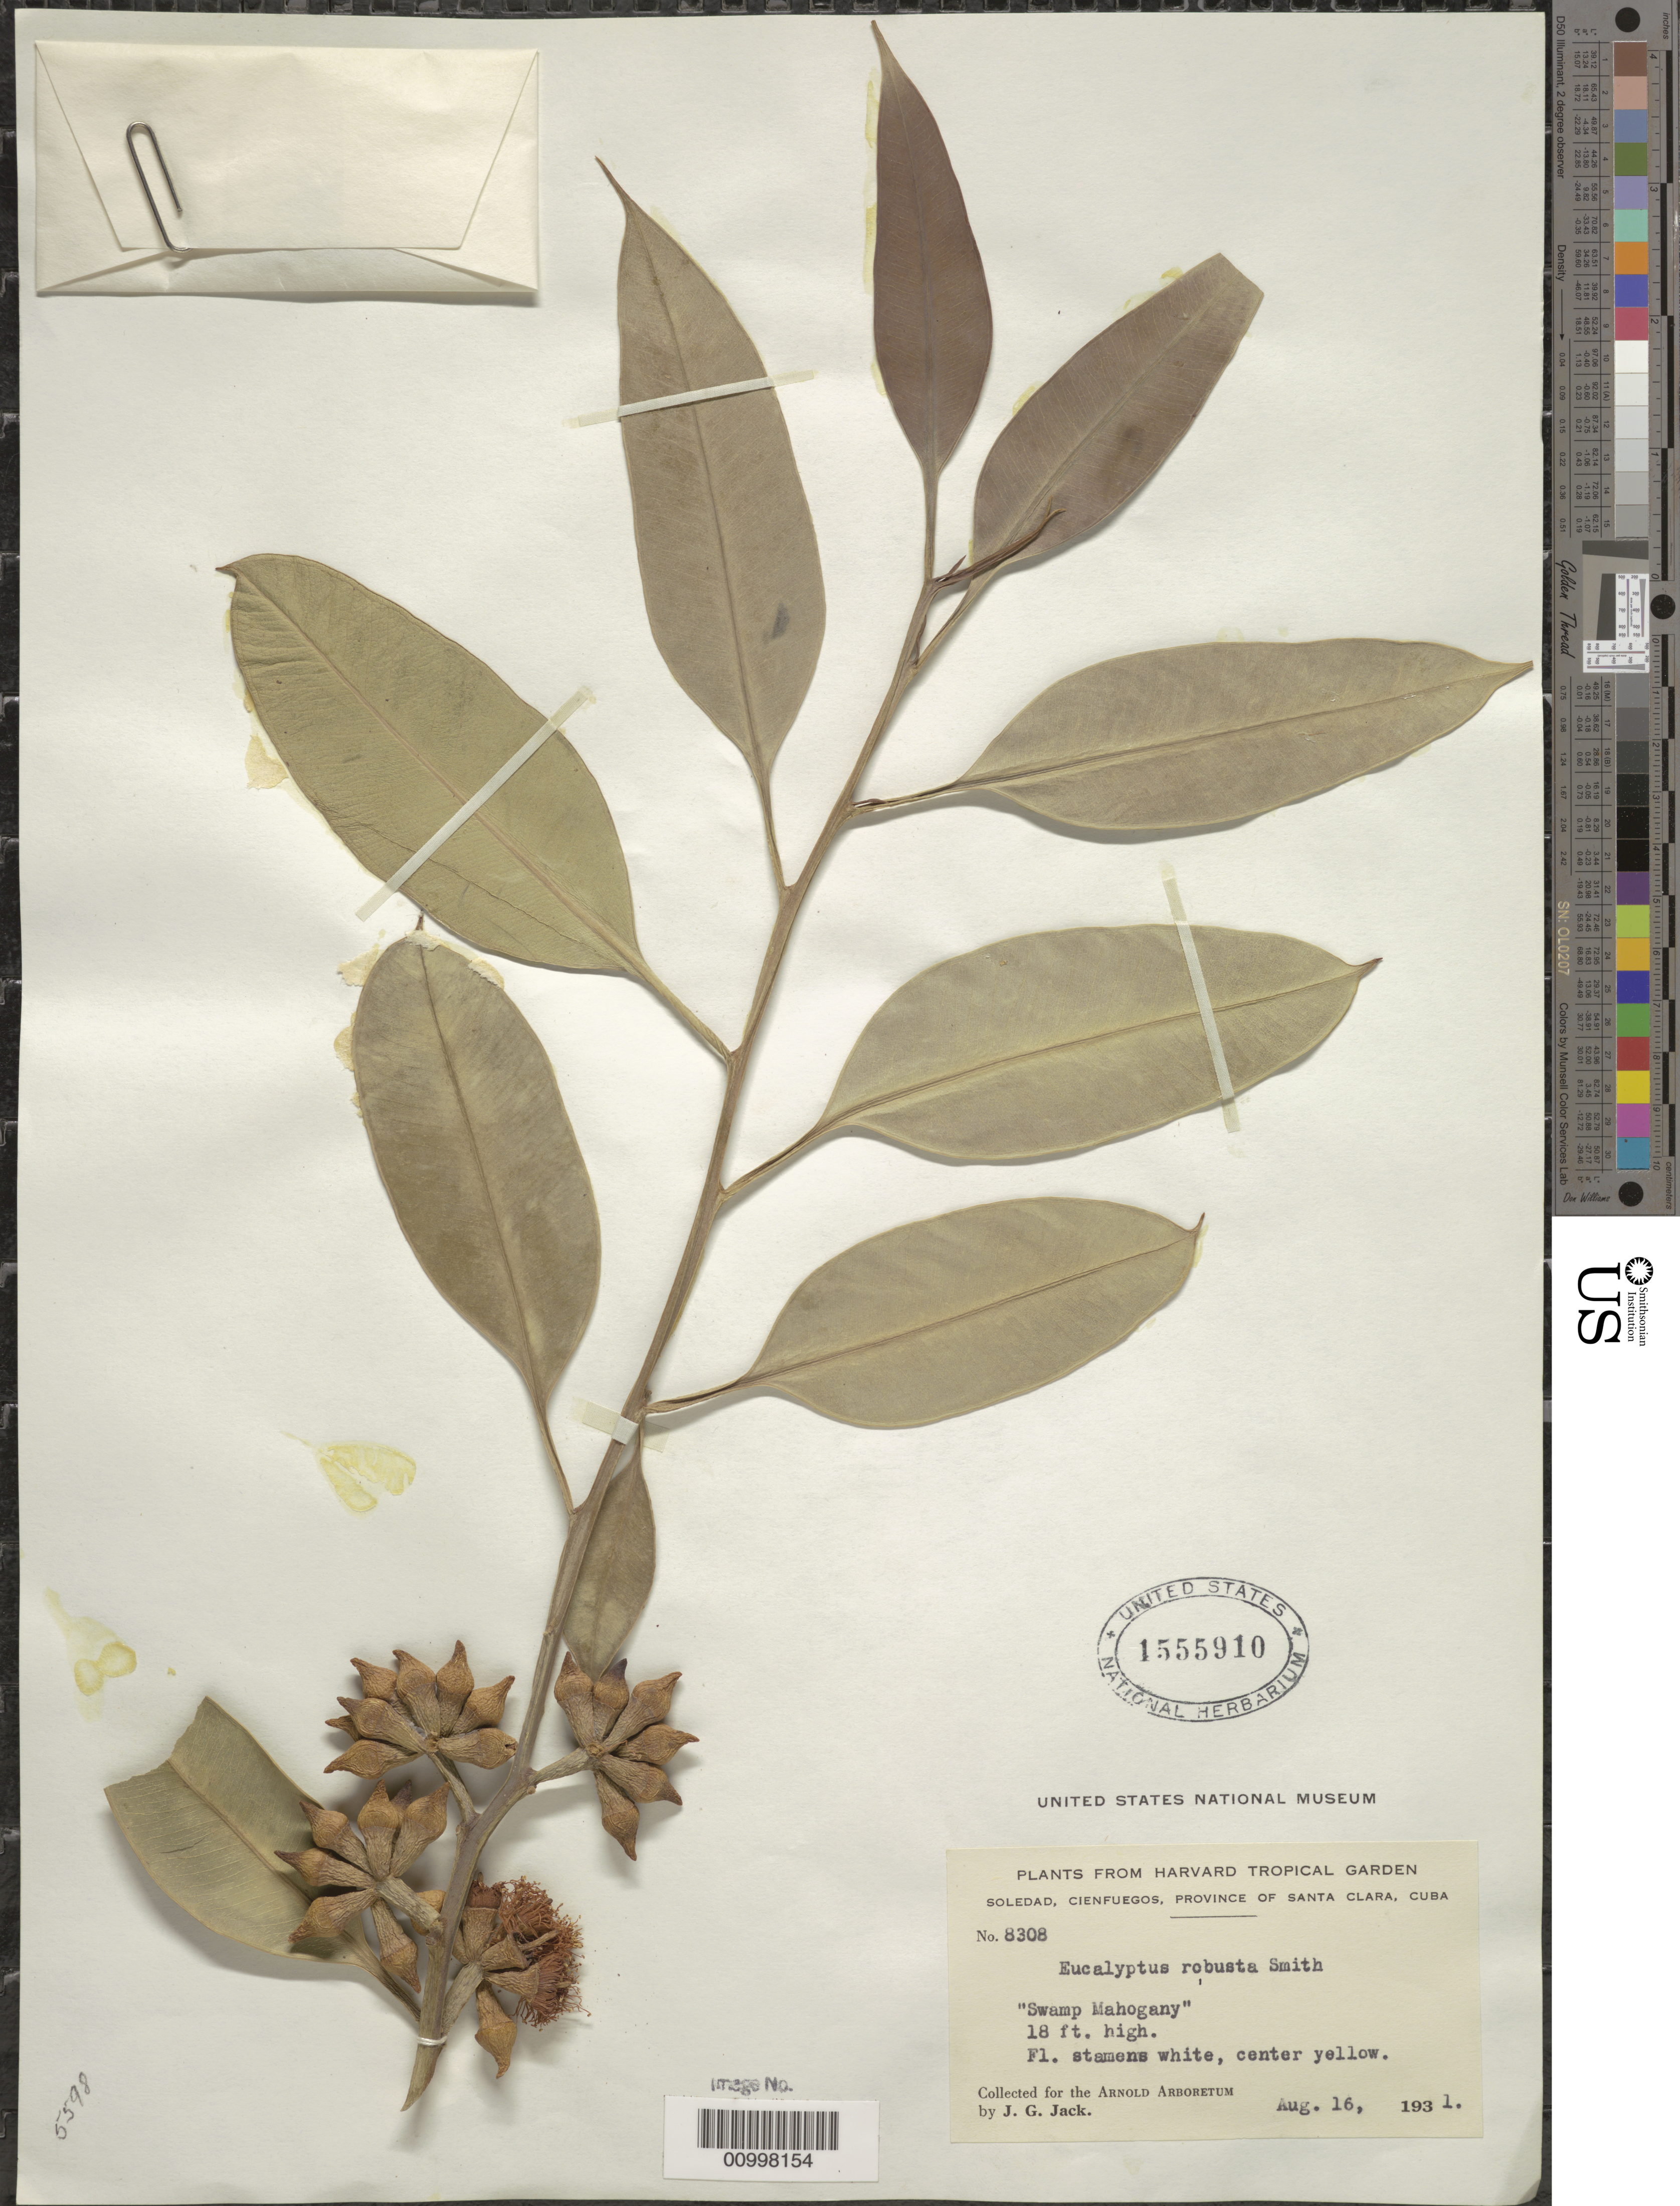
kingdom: Plantae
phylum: Tracheophyta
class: Magnoliopsida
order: Myrtales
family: Myrtaceae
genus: Eucalyptus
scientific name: Eucalyptus robusta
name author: Sm.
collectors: J. G. Jack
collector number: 8308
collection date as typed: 16 Aug 1931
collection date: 1931-08-16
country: Cuba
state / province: Cienfuegos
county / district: Santa Clara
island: Cuba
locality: Cienfuegos: Soledad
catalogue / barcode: US 1555910